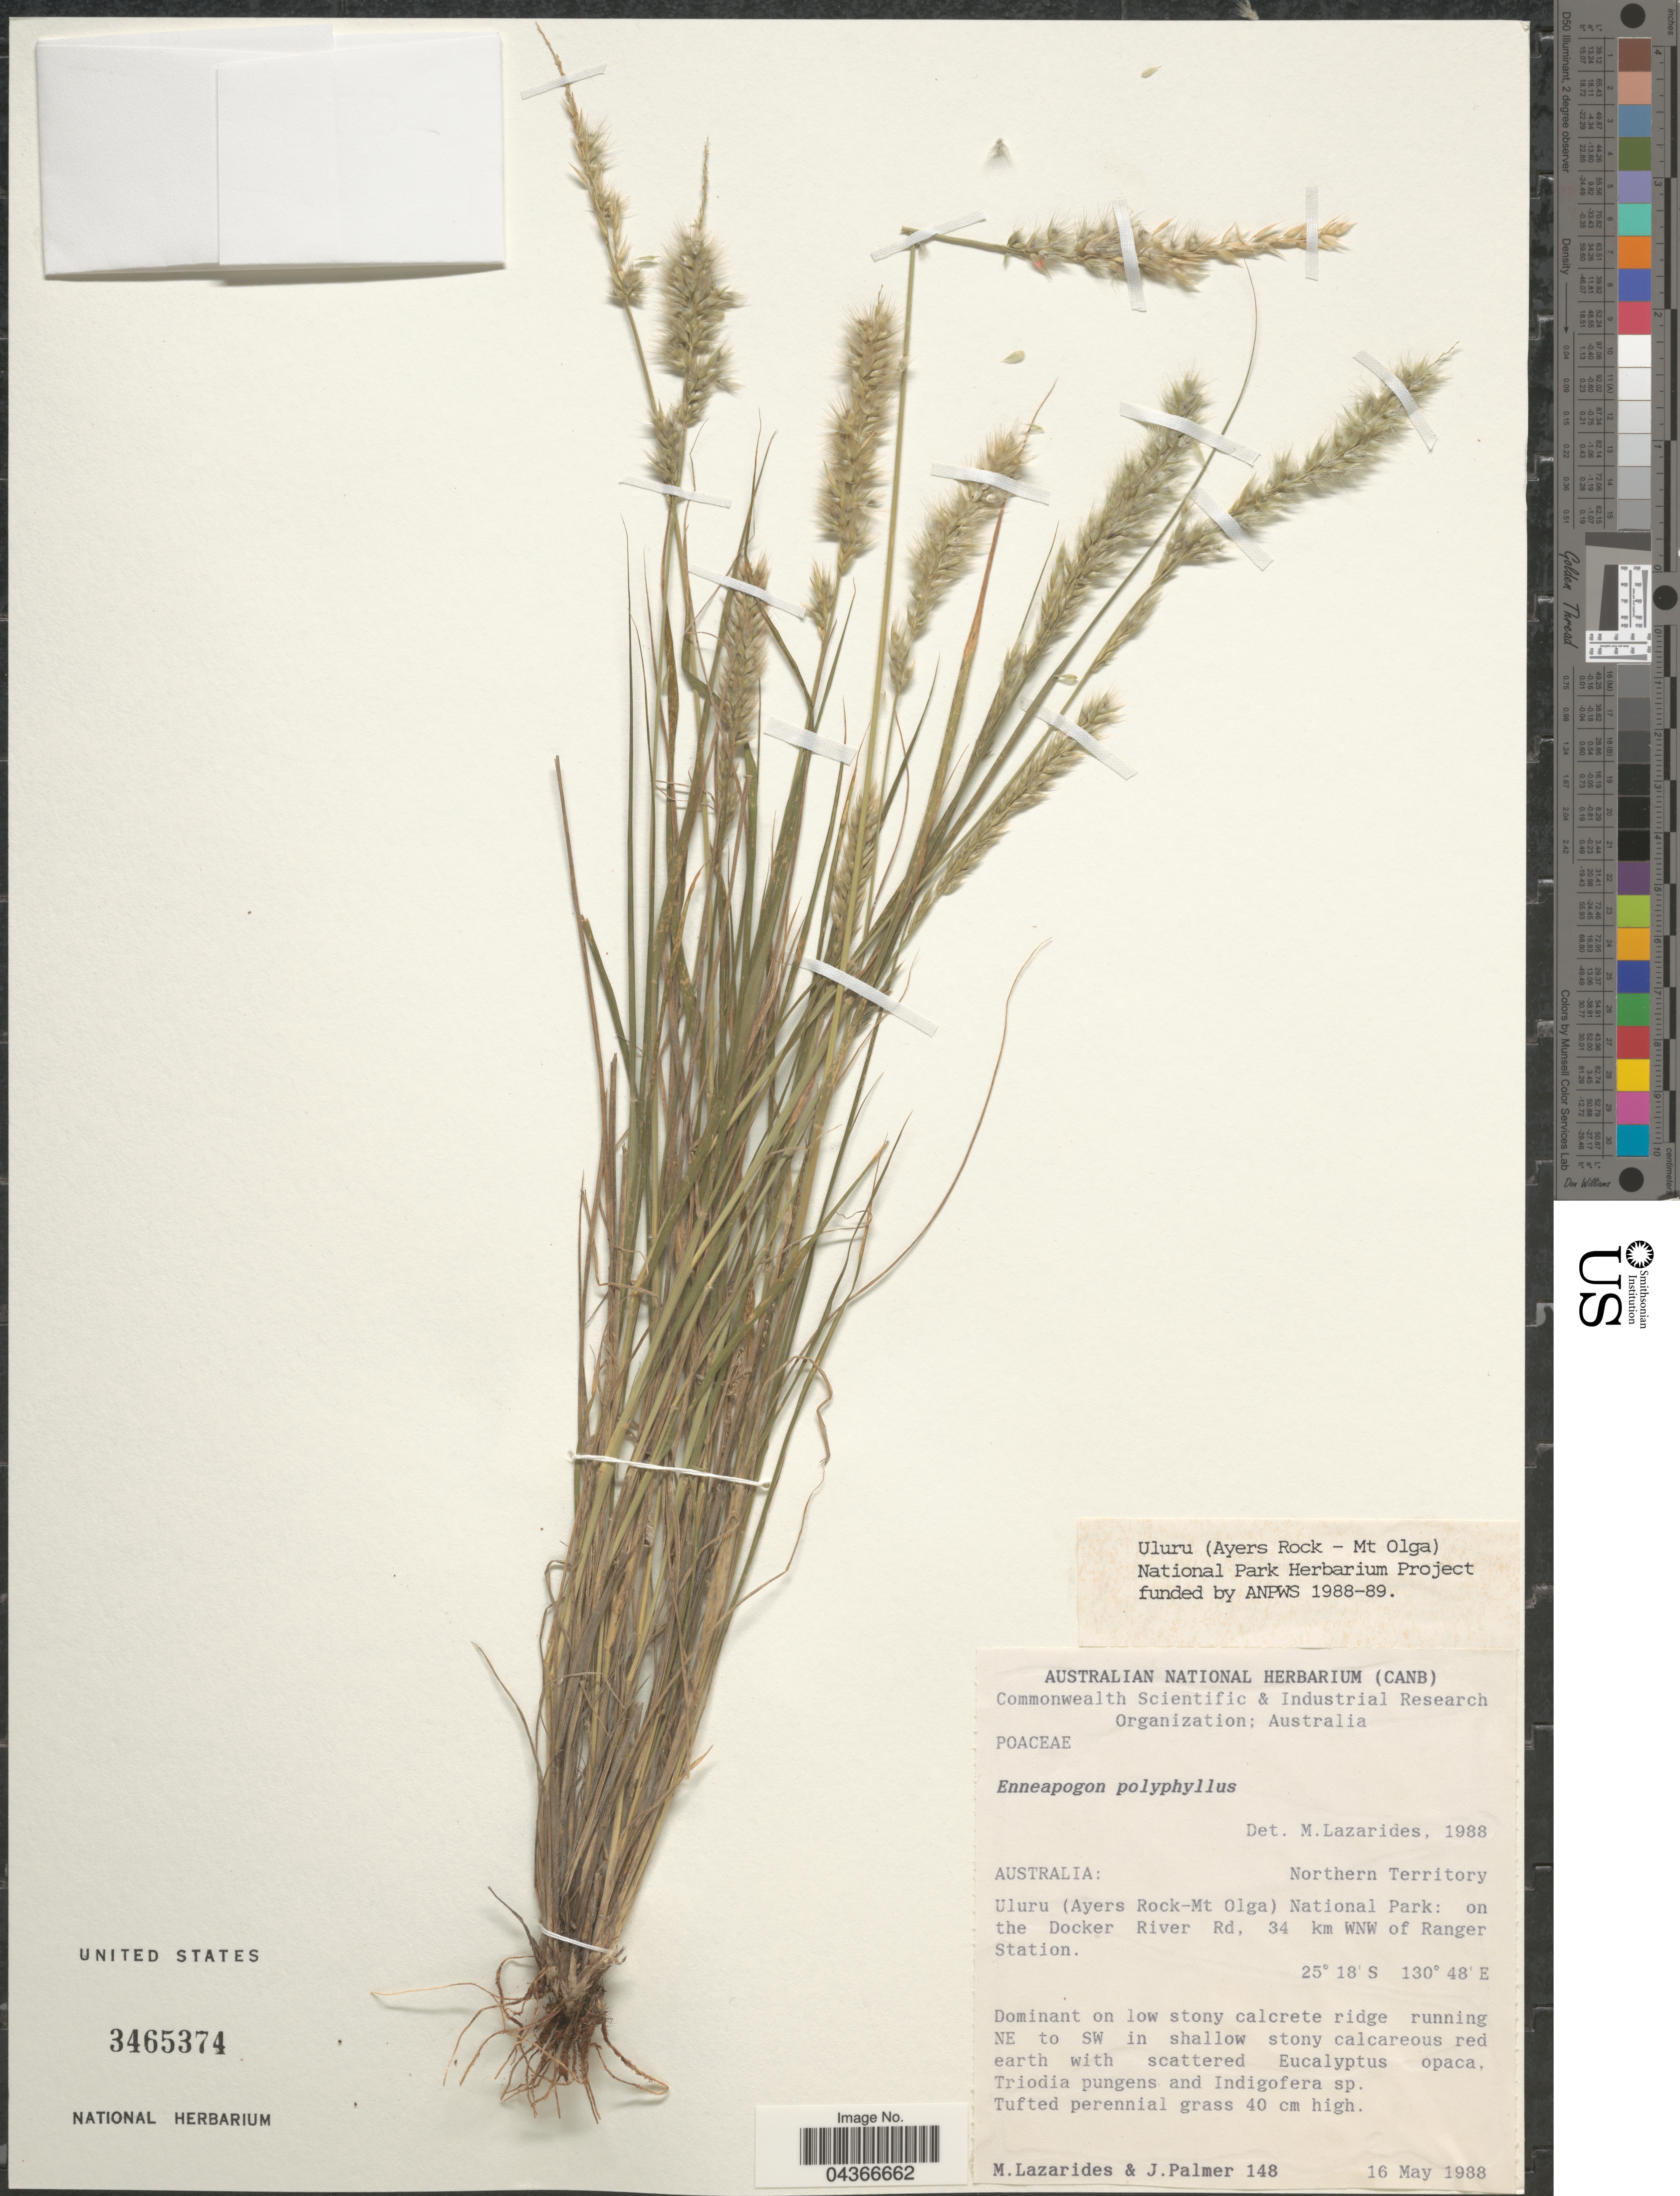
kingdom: Plantae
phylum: Tracheophyta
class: Liliopsida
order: Poales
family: Poaceae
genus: Enneapogon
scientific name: Enneapogon polyphyllus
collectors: M. Lazarides & J. Palmer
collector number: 148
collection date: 1988-05-16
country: Australia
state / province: Northern Territory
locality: Uluru (Ayers Rock-Mt Olga) National Park: on the Docker River Rd, 34 km WNW of Ranger Station. Dominant on low stony calcrete ridge running NE to SW.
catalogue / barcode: US 3465374